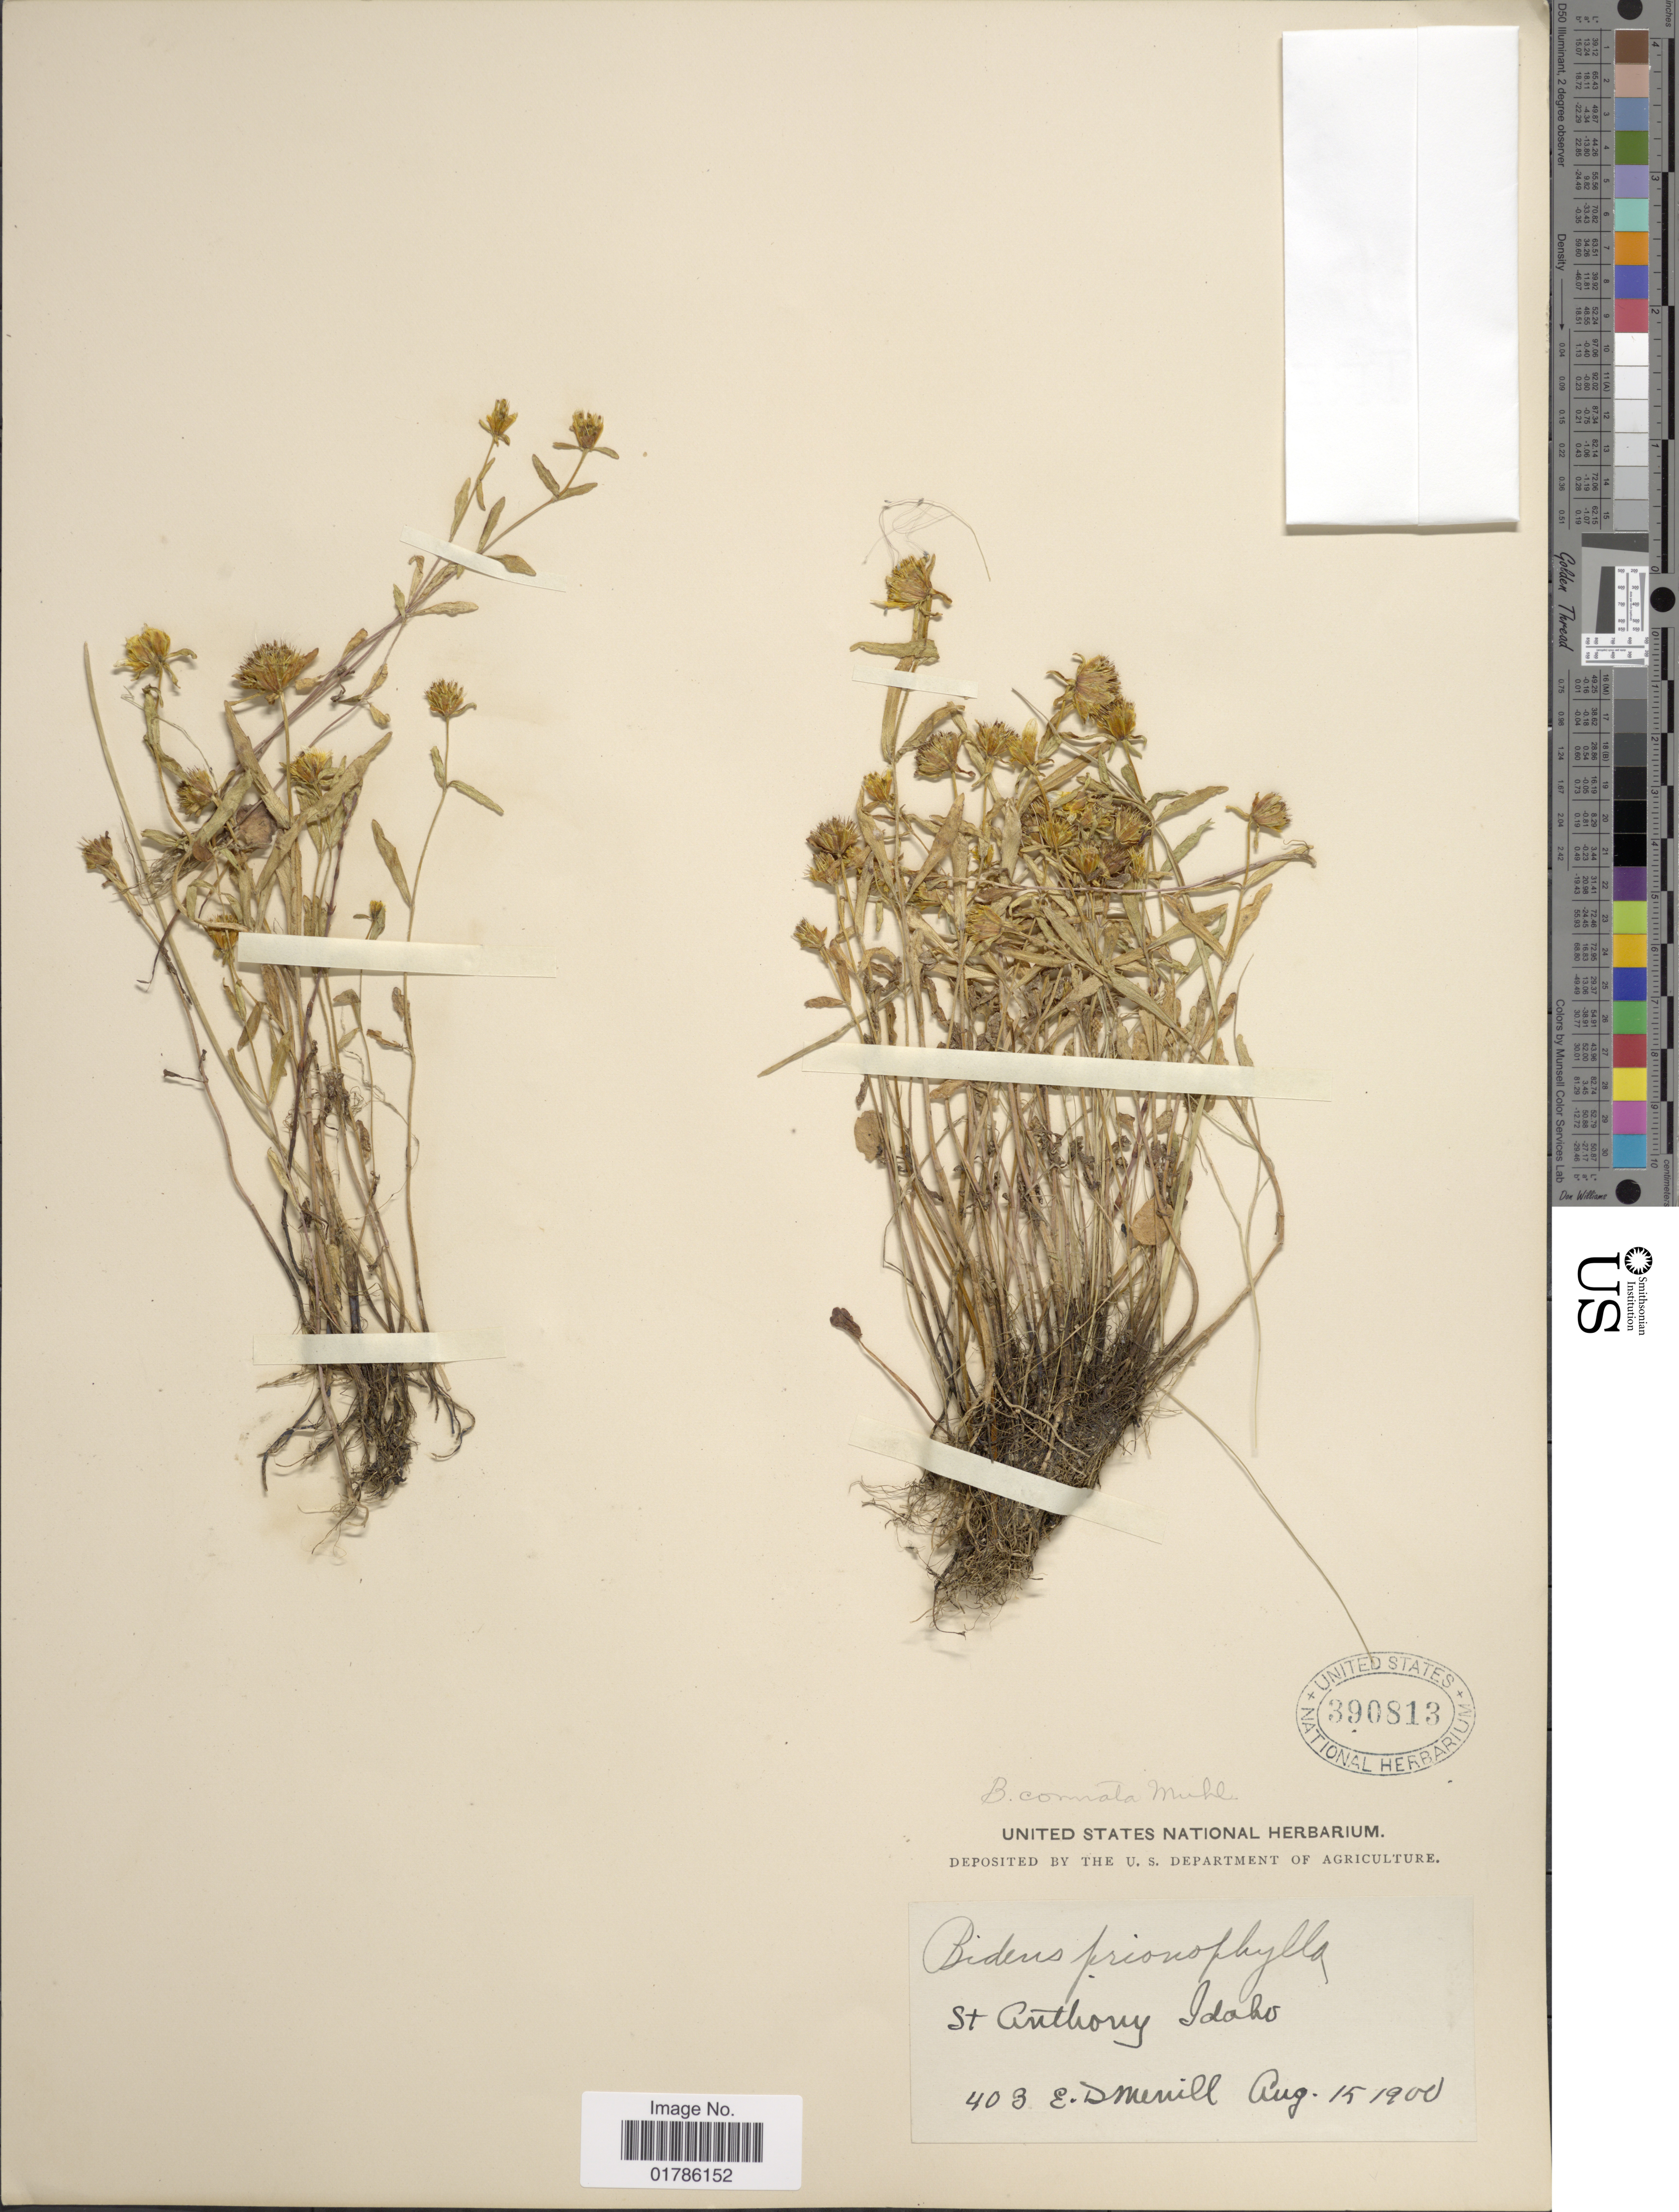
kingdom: Plantae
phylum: Tracheophyta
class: Magnoliopsida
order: Asterales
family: Asteraceae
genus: Bidens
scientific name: Bidens connata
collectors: E. D. Merrill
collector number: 403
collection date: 1900-08-15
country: United States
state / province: Idaho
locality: St. Anthony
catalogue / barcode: US 390813